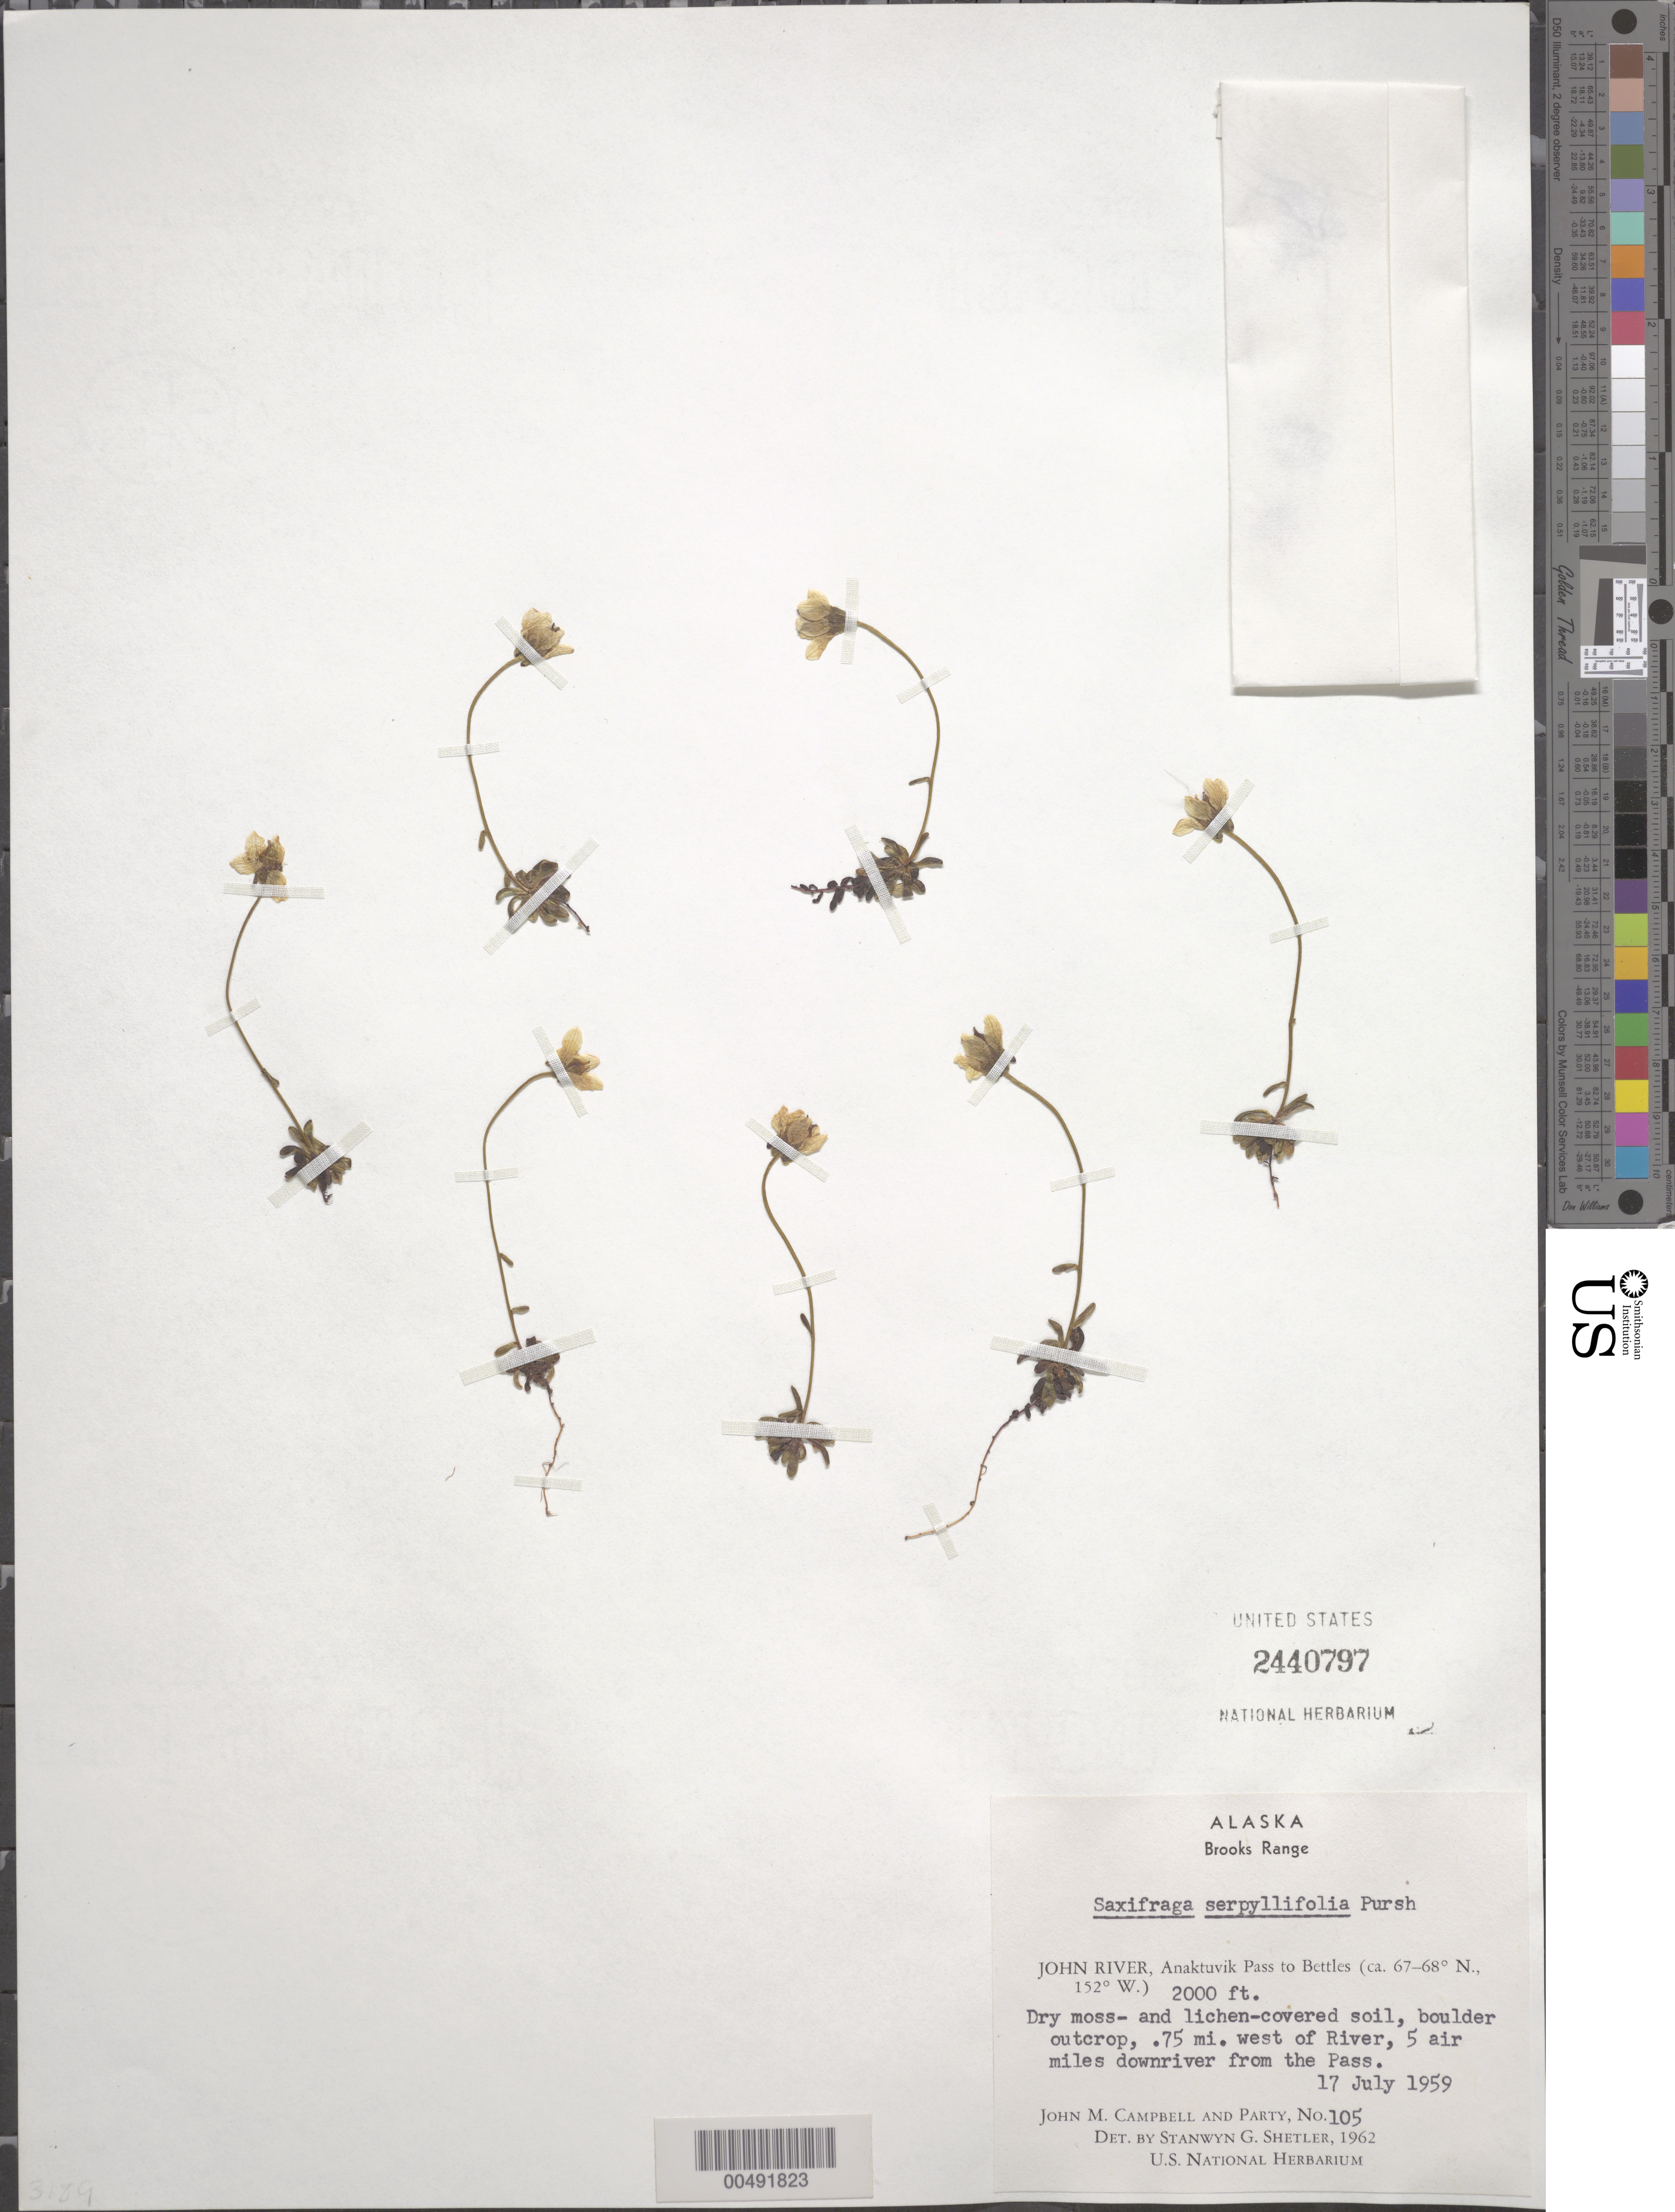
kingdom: Plantae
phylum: Tracheophyta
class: Magnoliopsida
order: Saxifragales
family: Saxifragaceae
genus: Saxifraga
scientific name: Saxifraga serpyllifolia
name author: Pursh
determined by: Shetler, Stanwyn G., (US), NMNH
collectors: J. M. Campbell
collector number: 105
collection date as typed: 17 Jul 1959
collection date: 1959-07-17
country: United States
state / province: Alaska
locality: Brooks Range, .75 mi. W of John River, 5 mi. downriver from Anaktuvuk Pass to Bettles (lat/long recorded as: lat=::: long=152:0:0:W)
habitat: dry-moss and lichen-covered soil, boulder outcrop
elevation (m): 610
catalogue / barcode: US 2440797